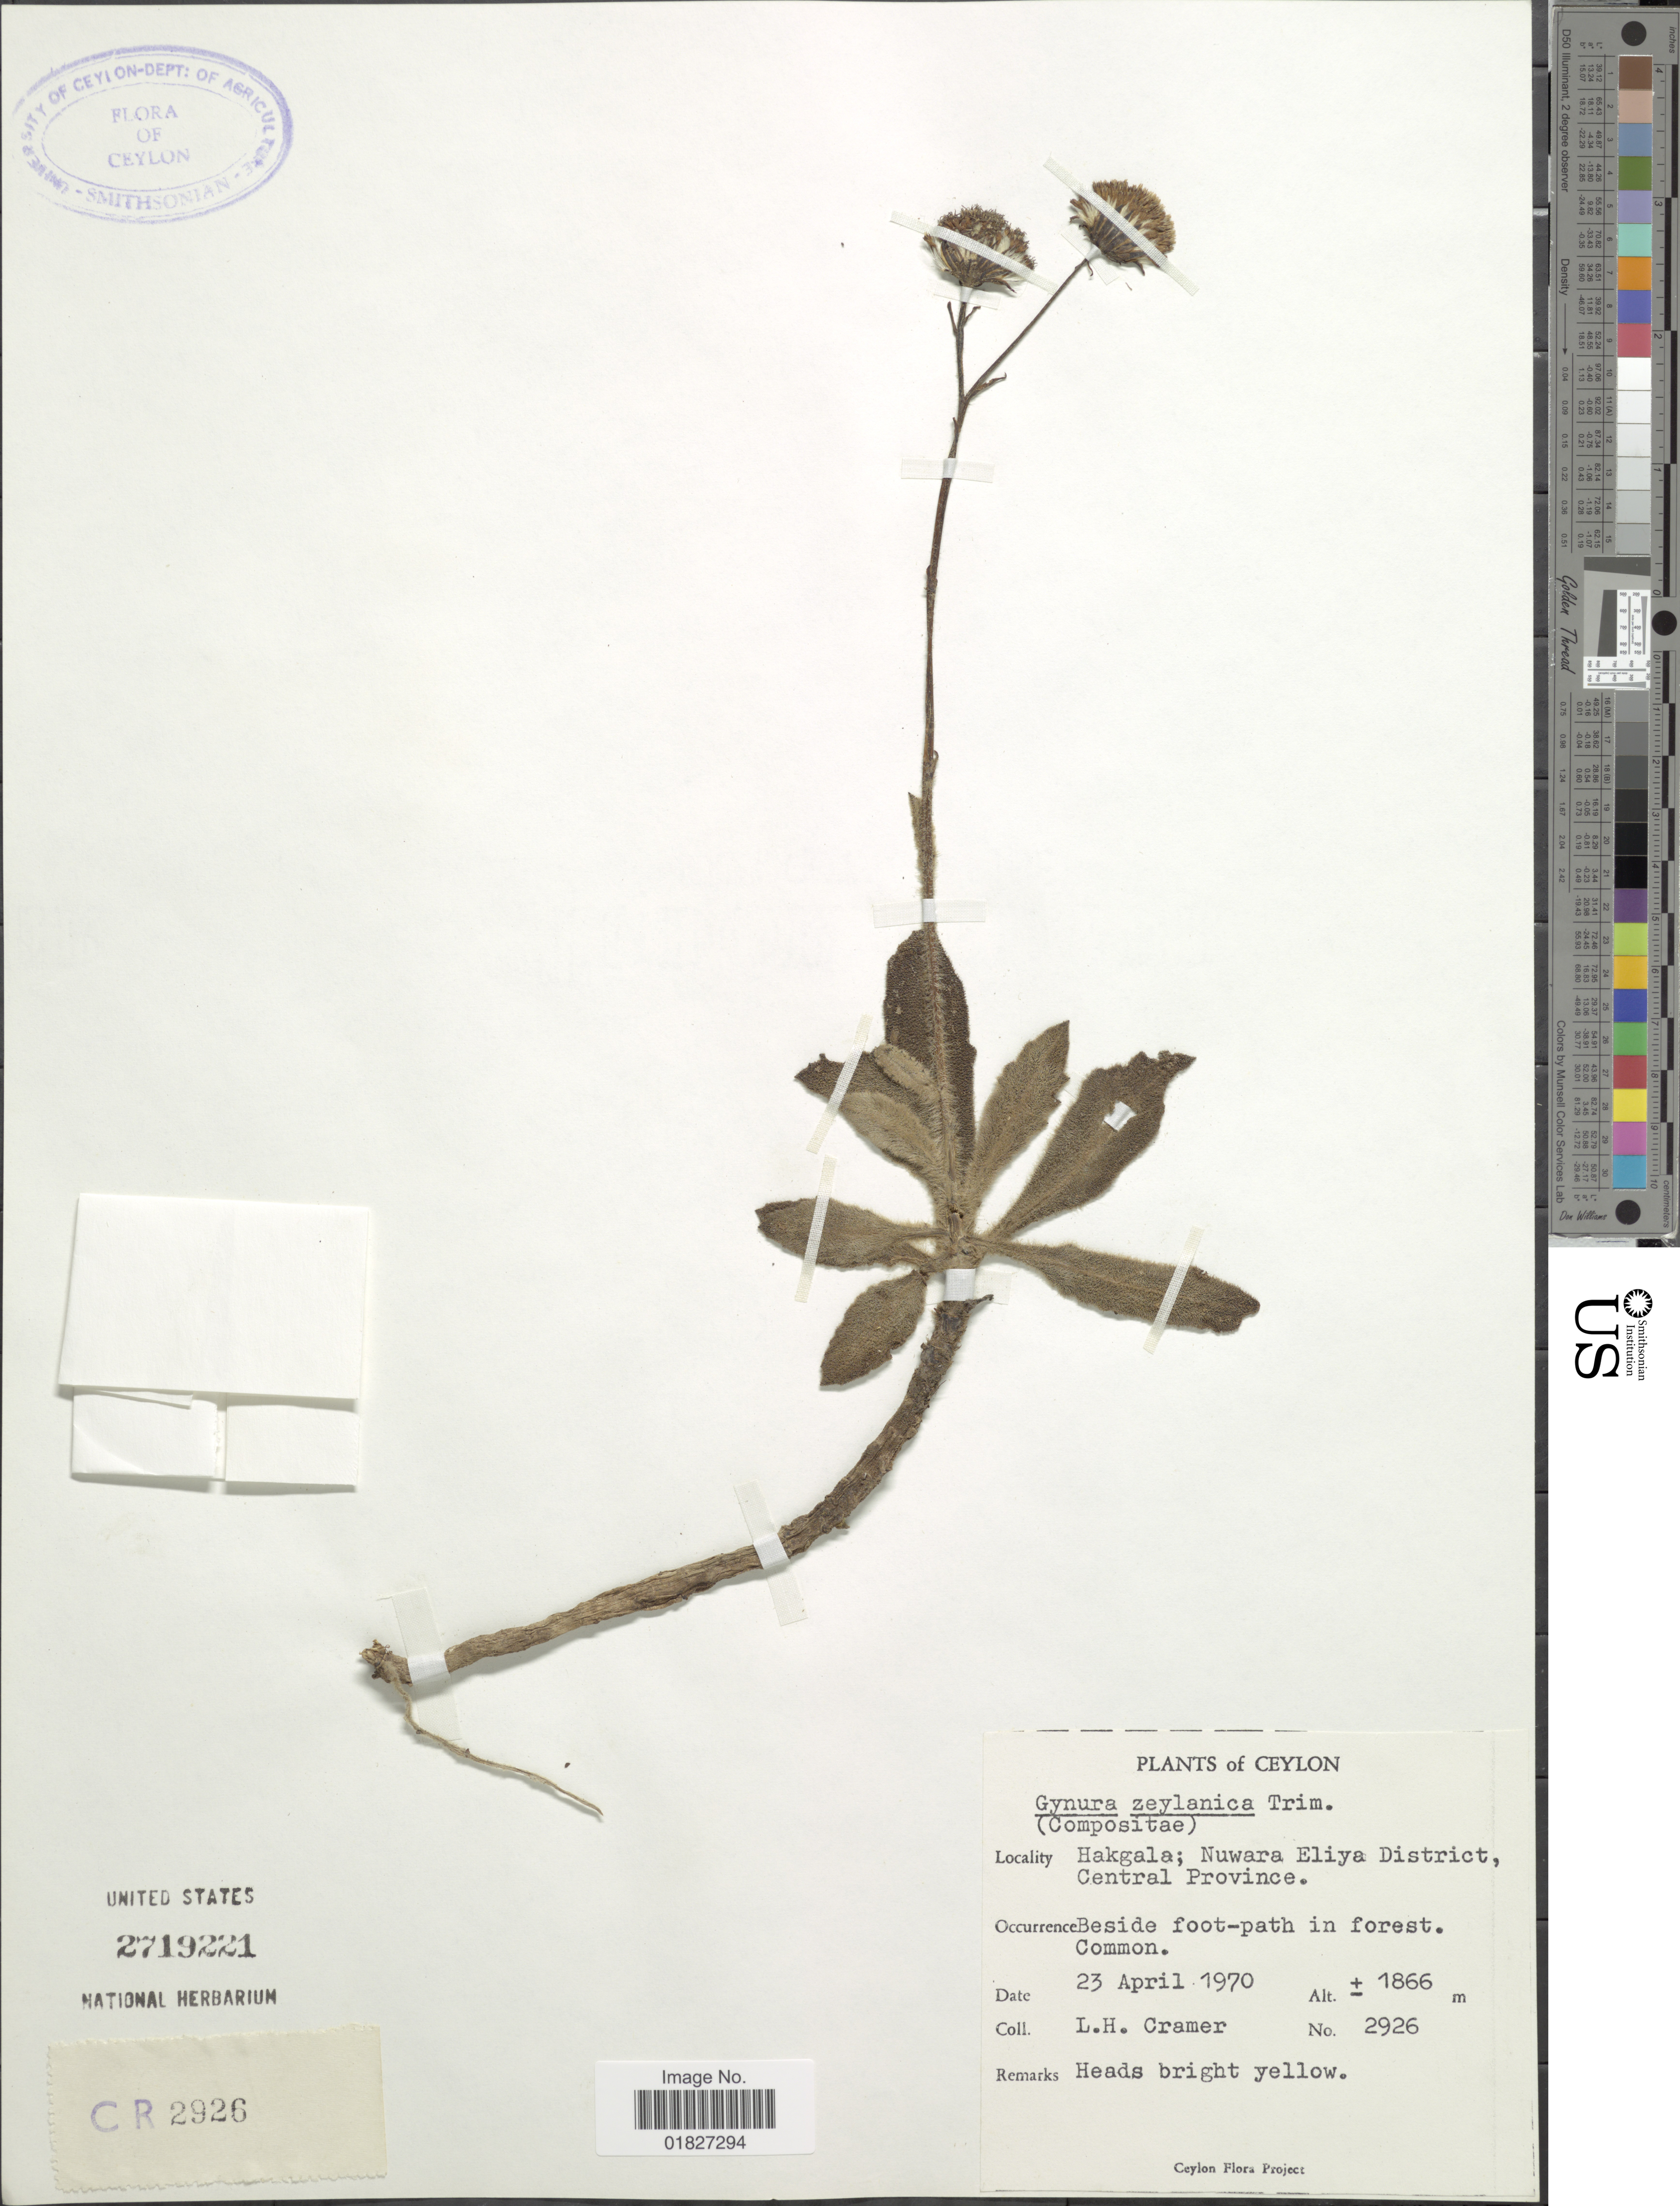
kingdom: Plantae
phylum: Tracheophyta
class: Magnoliopsida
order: Asterales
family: Asteraceae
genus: Gynura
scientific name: Gynura zeylanica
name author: Trim.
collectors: L. H. Cramer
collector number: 2926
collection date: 1970-04-23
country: Sri Lanka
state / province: Central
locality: Ceylon, Hakgala, Nuwara Eliya District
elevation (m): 1866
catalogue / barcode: US 2719221